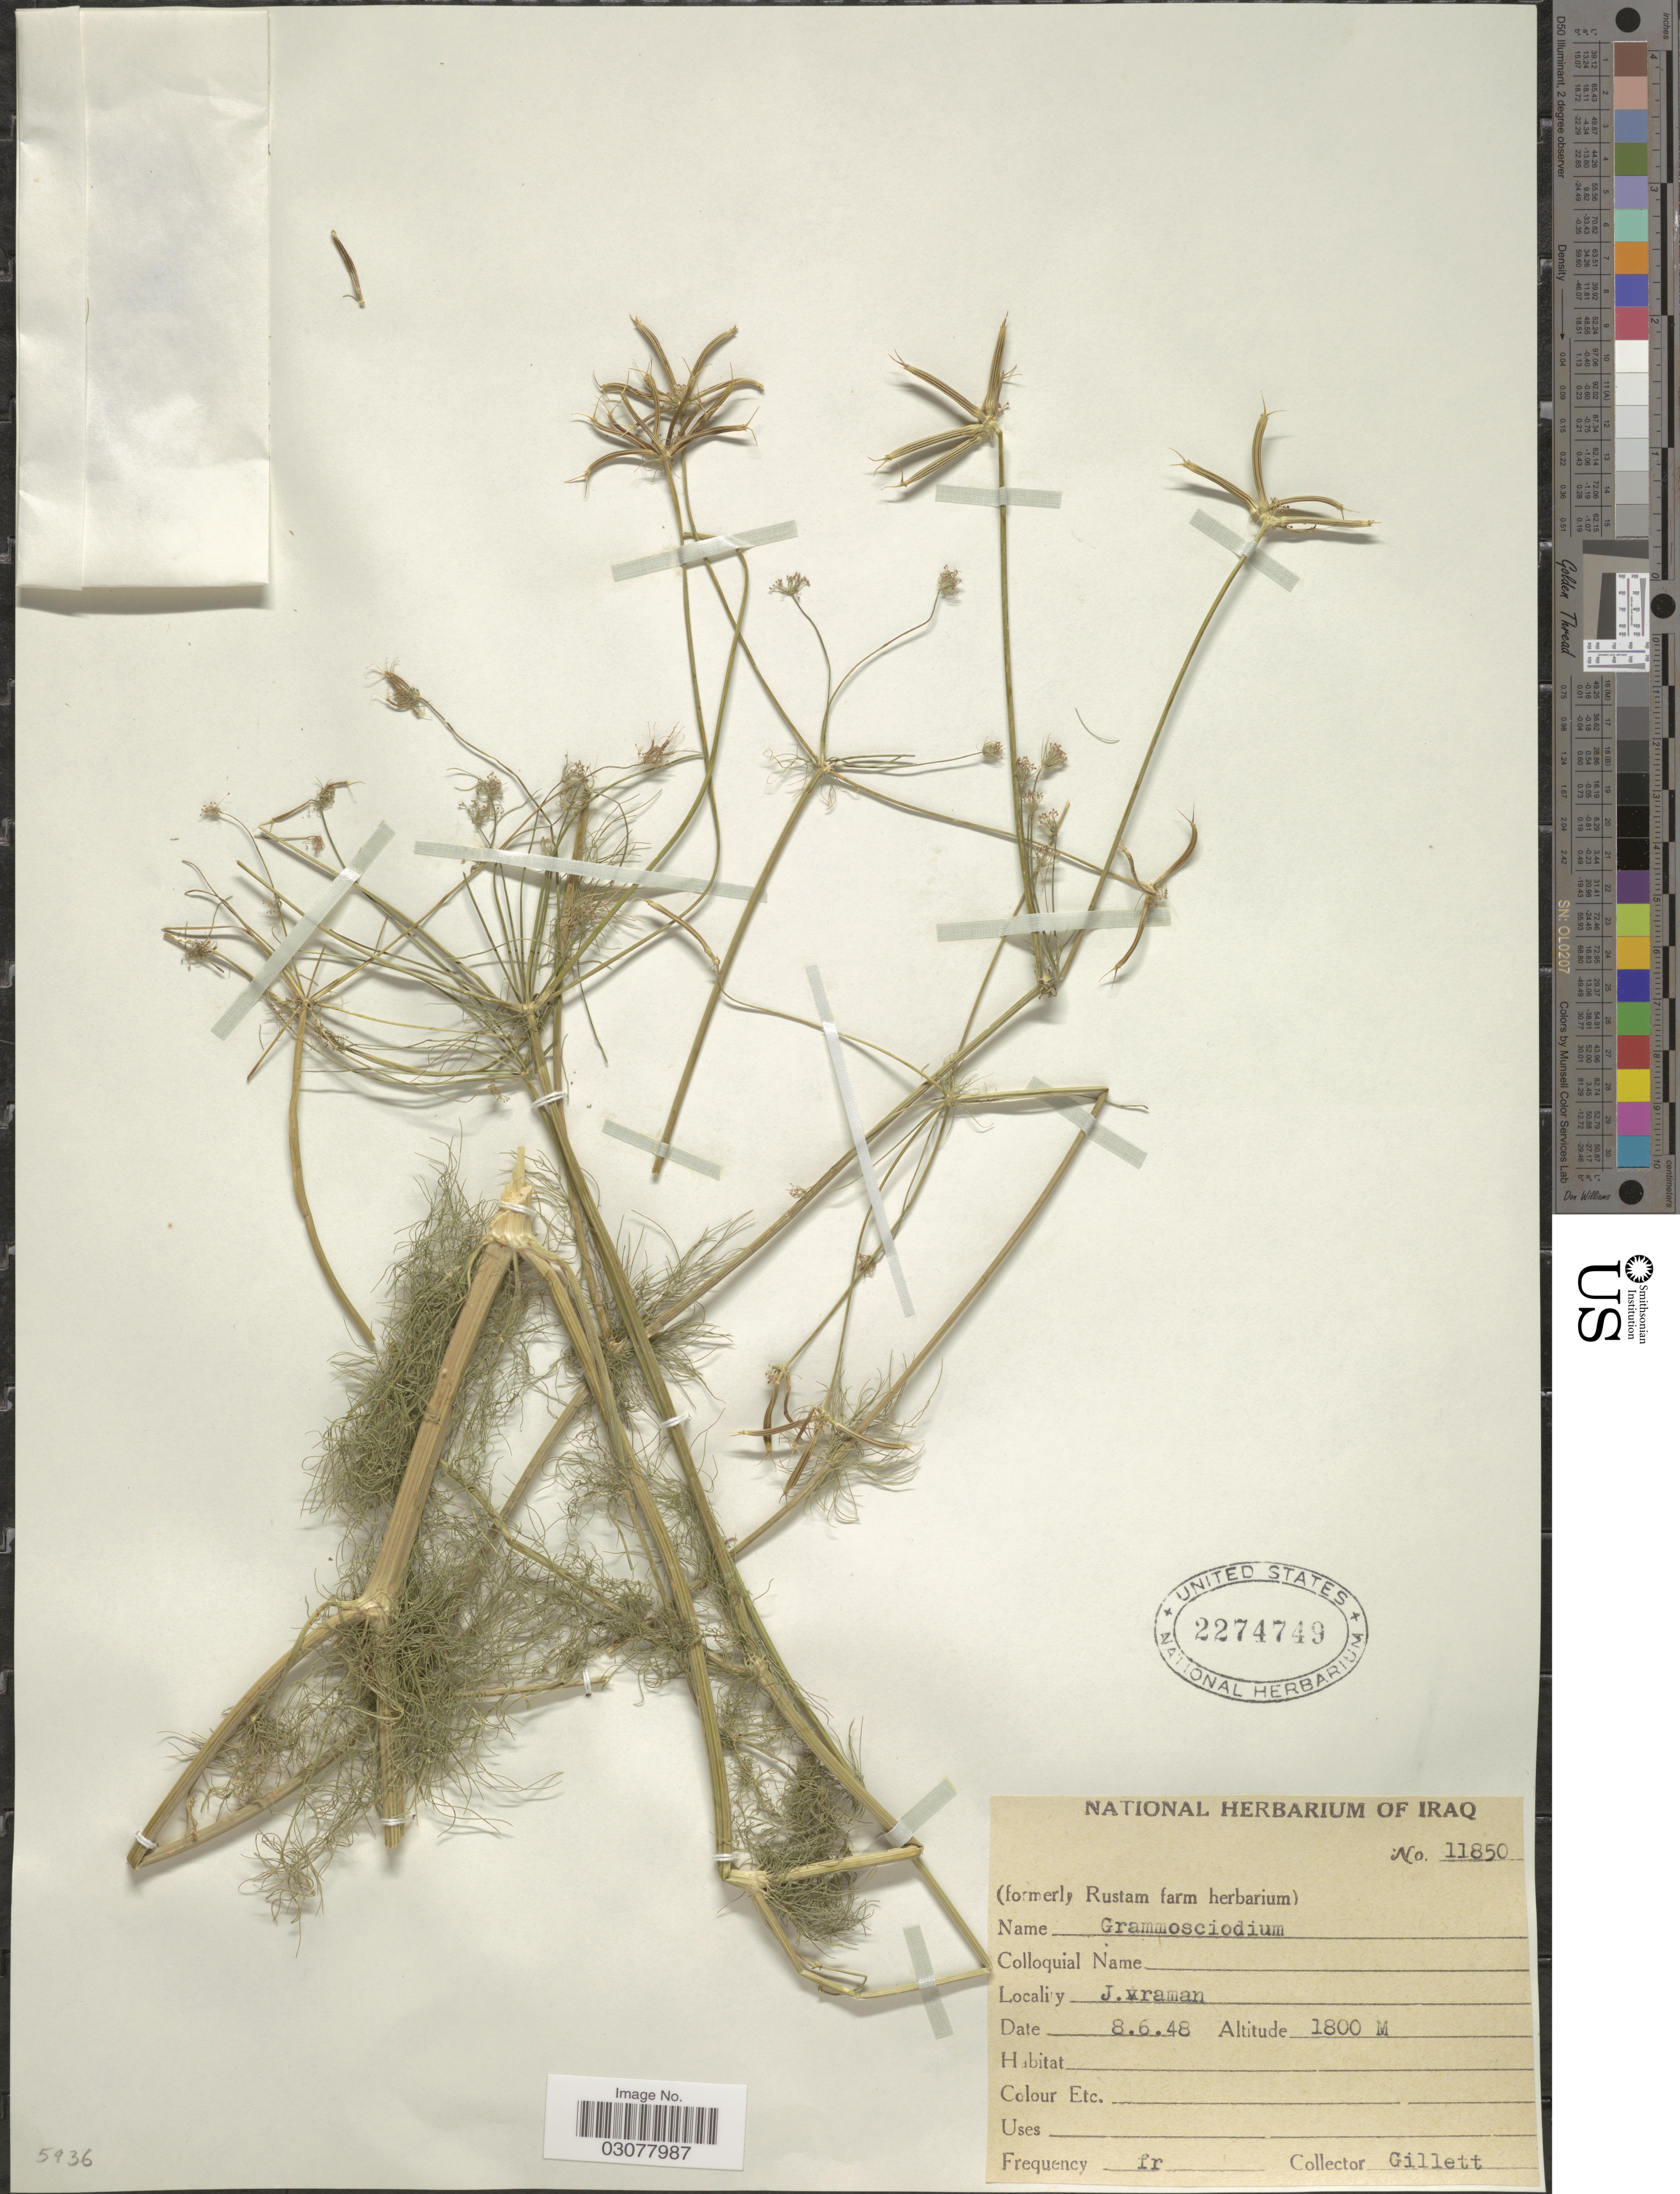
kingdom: Plantae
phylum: Tracheophyta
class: Magnoliopsida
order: Apiales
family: Apiaceae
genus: Grammosciadium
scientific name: Grammosciadium sp.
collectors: Gillett, --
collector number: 11850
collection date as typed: Transcribed d/m/y: 8/6/48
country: Iraq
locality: J. vraman.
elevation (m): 1800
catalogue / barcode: US 2274749